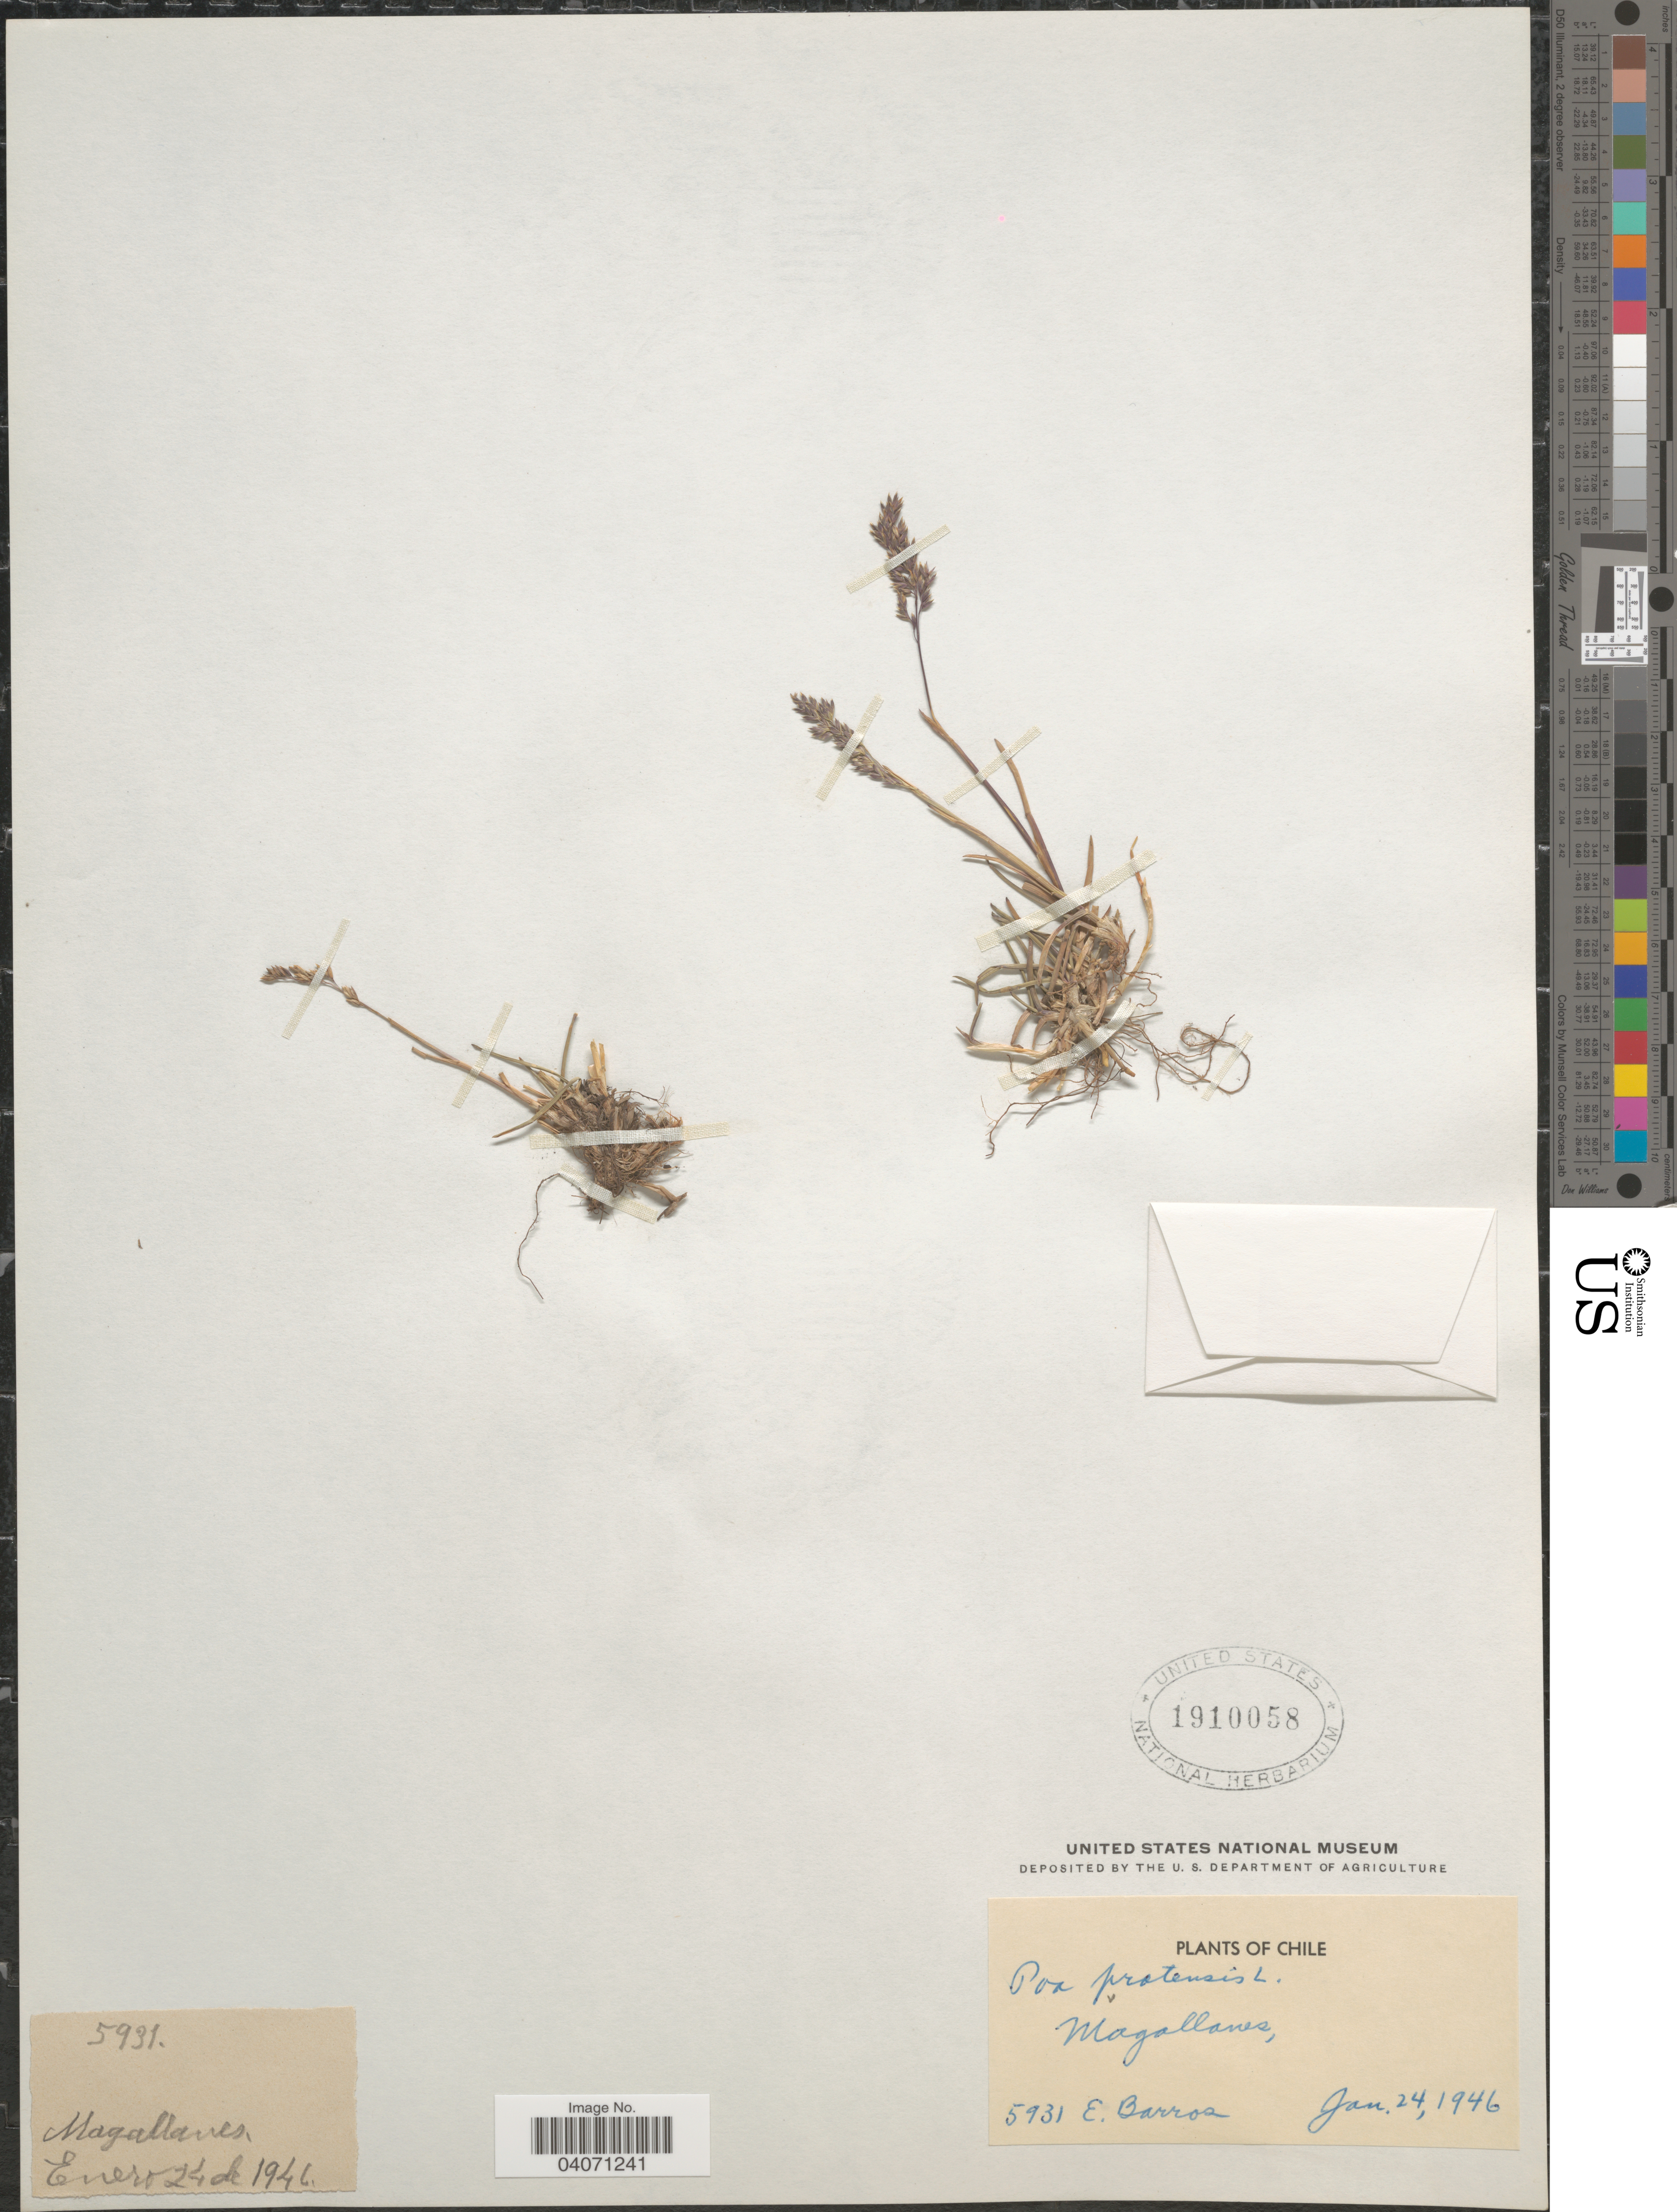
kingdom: Plantae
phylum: Tracheophyta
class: Liliopsida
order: Poales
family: Poaceae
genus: Poa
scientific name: Poa pratensis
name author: L.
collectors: E. Barros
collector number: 5931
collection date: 1946-01-24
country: Chile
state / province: Magallanes y de la Antártica Chilena (XII)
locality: Magallanes.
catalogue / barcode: US 1910058